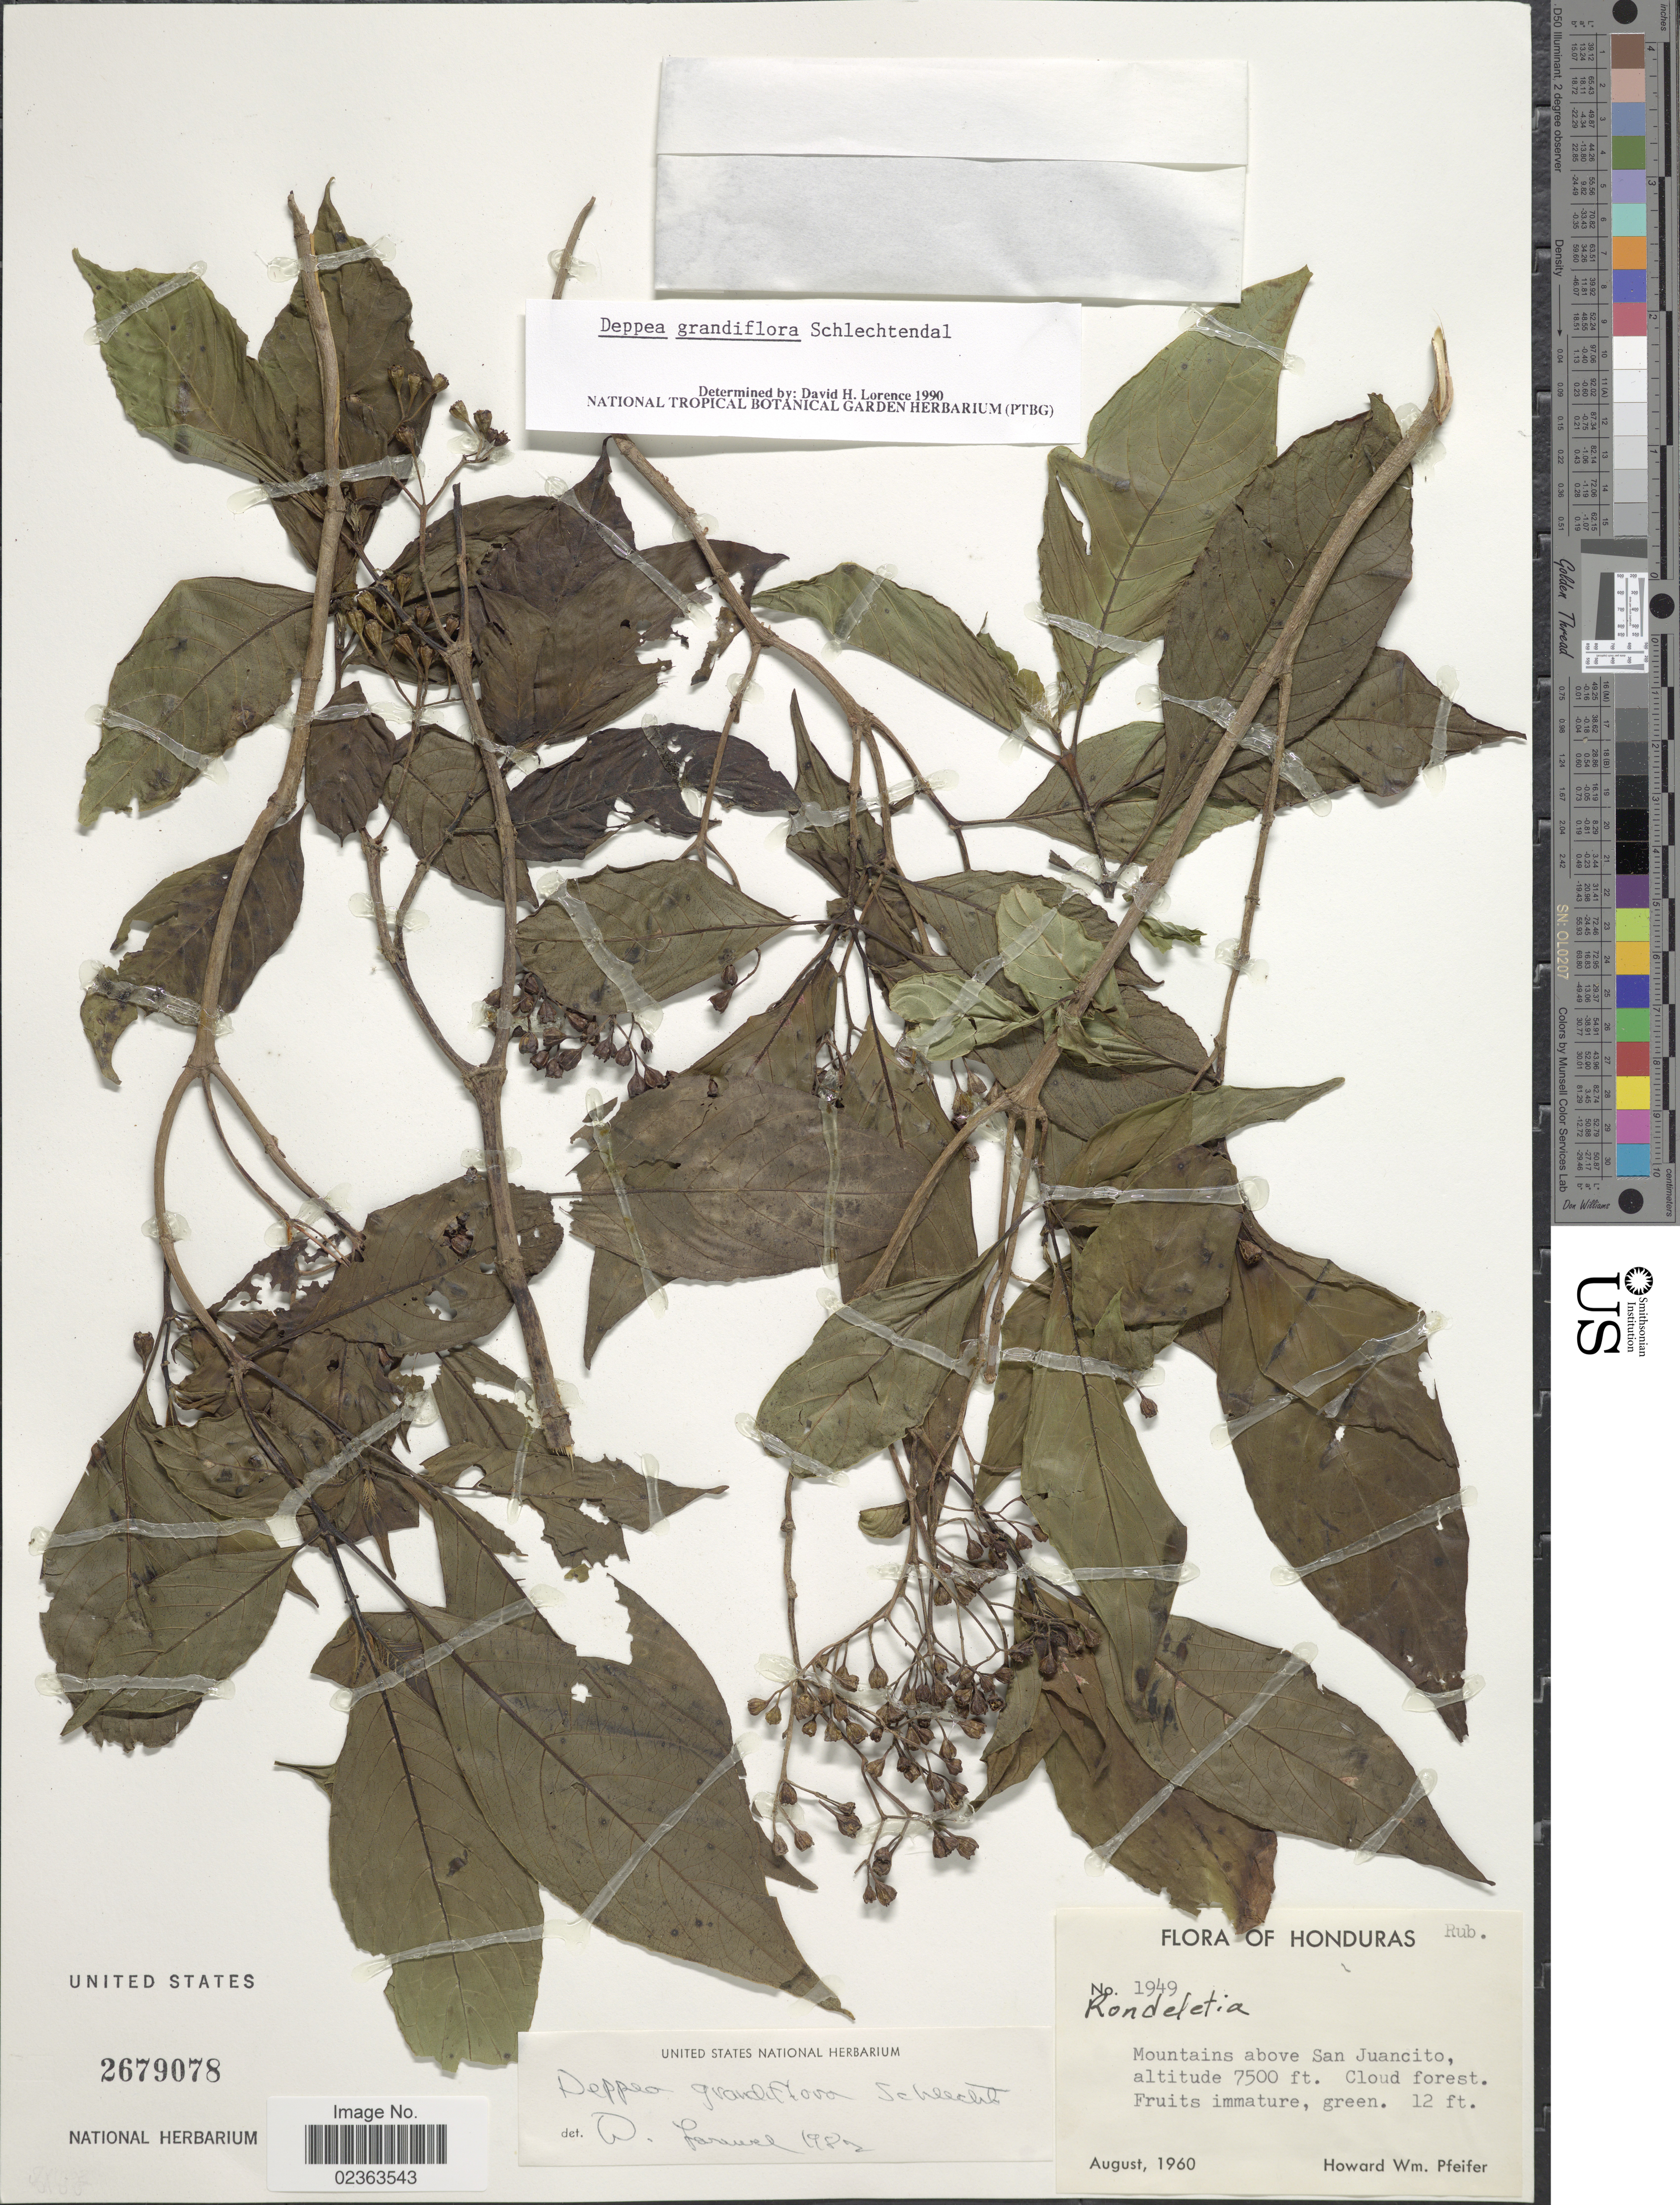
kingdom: Plantae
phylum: Tracheophyta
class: Magnoliopsida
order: Gentianales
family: Rubiaceae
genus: Deppea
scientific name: Deppea grandiflora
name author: Schltdl.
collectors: H. W. Pfeifer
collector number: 1949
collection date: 1960-08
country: Honduras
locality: Mountains above San Juancito. Cloud forest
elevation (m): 2286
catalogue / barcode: US 2679078